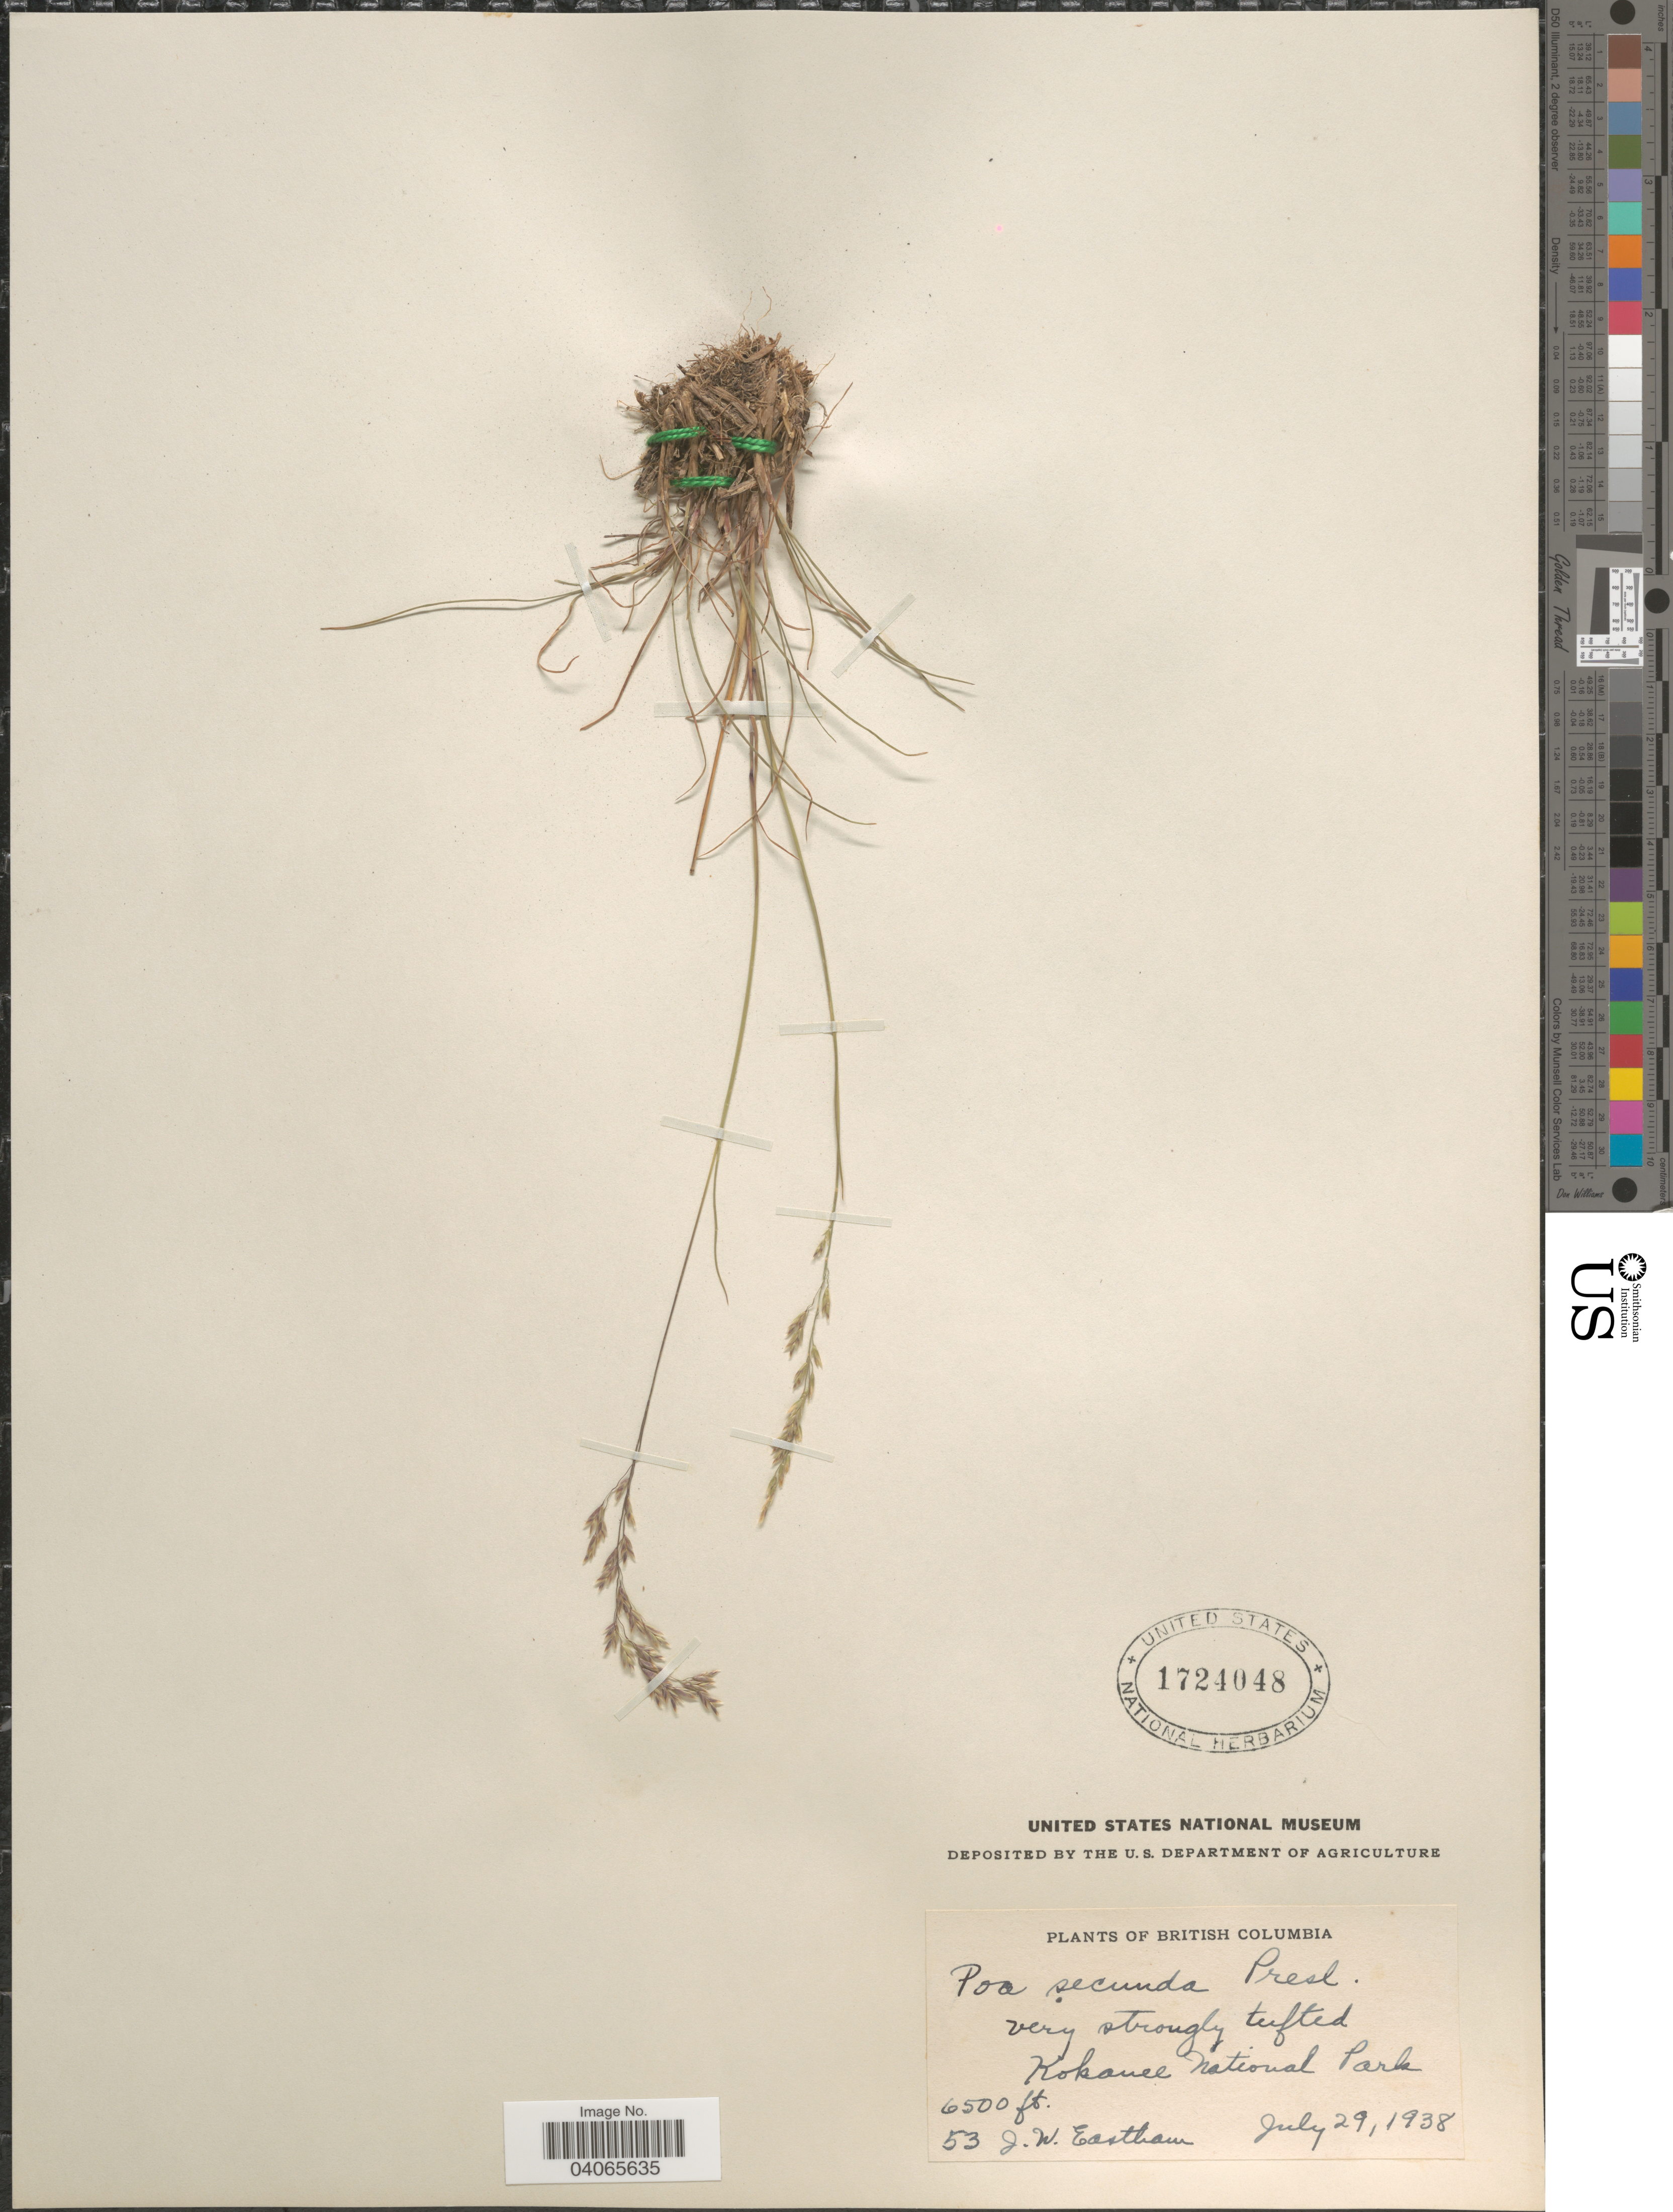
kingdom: Plantae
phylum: Tracheophyta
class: Liliopsida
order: Poales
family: Poaceae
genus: Poa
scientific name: Poa secunda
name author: J. Presl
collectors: J. Eastham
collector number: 53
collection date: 1938-07-29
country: Canada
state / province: British Columbia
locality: Kokanee National Park.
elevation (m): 1981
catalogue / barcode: US 1724048